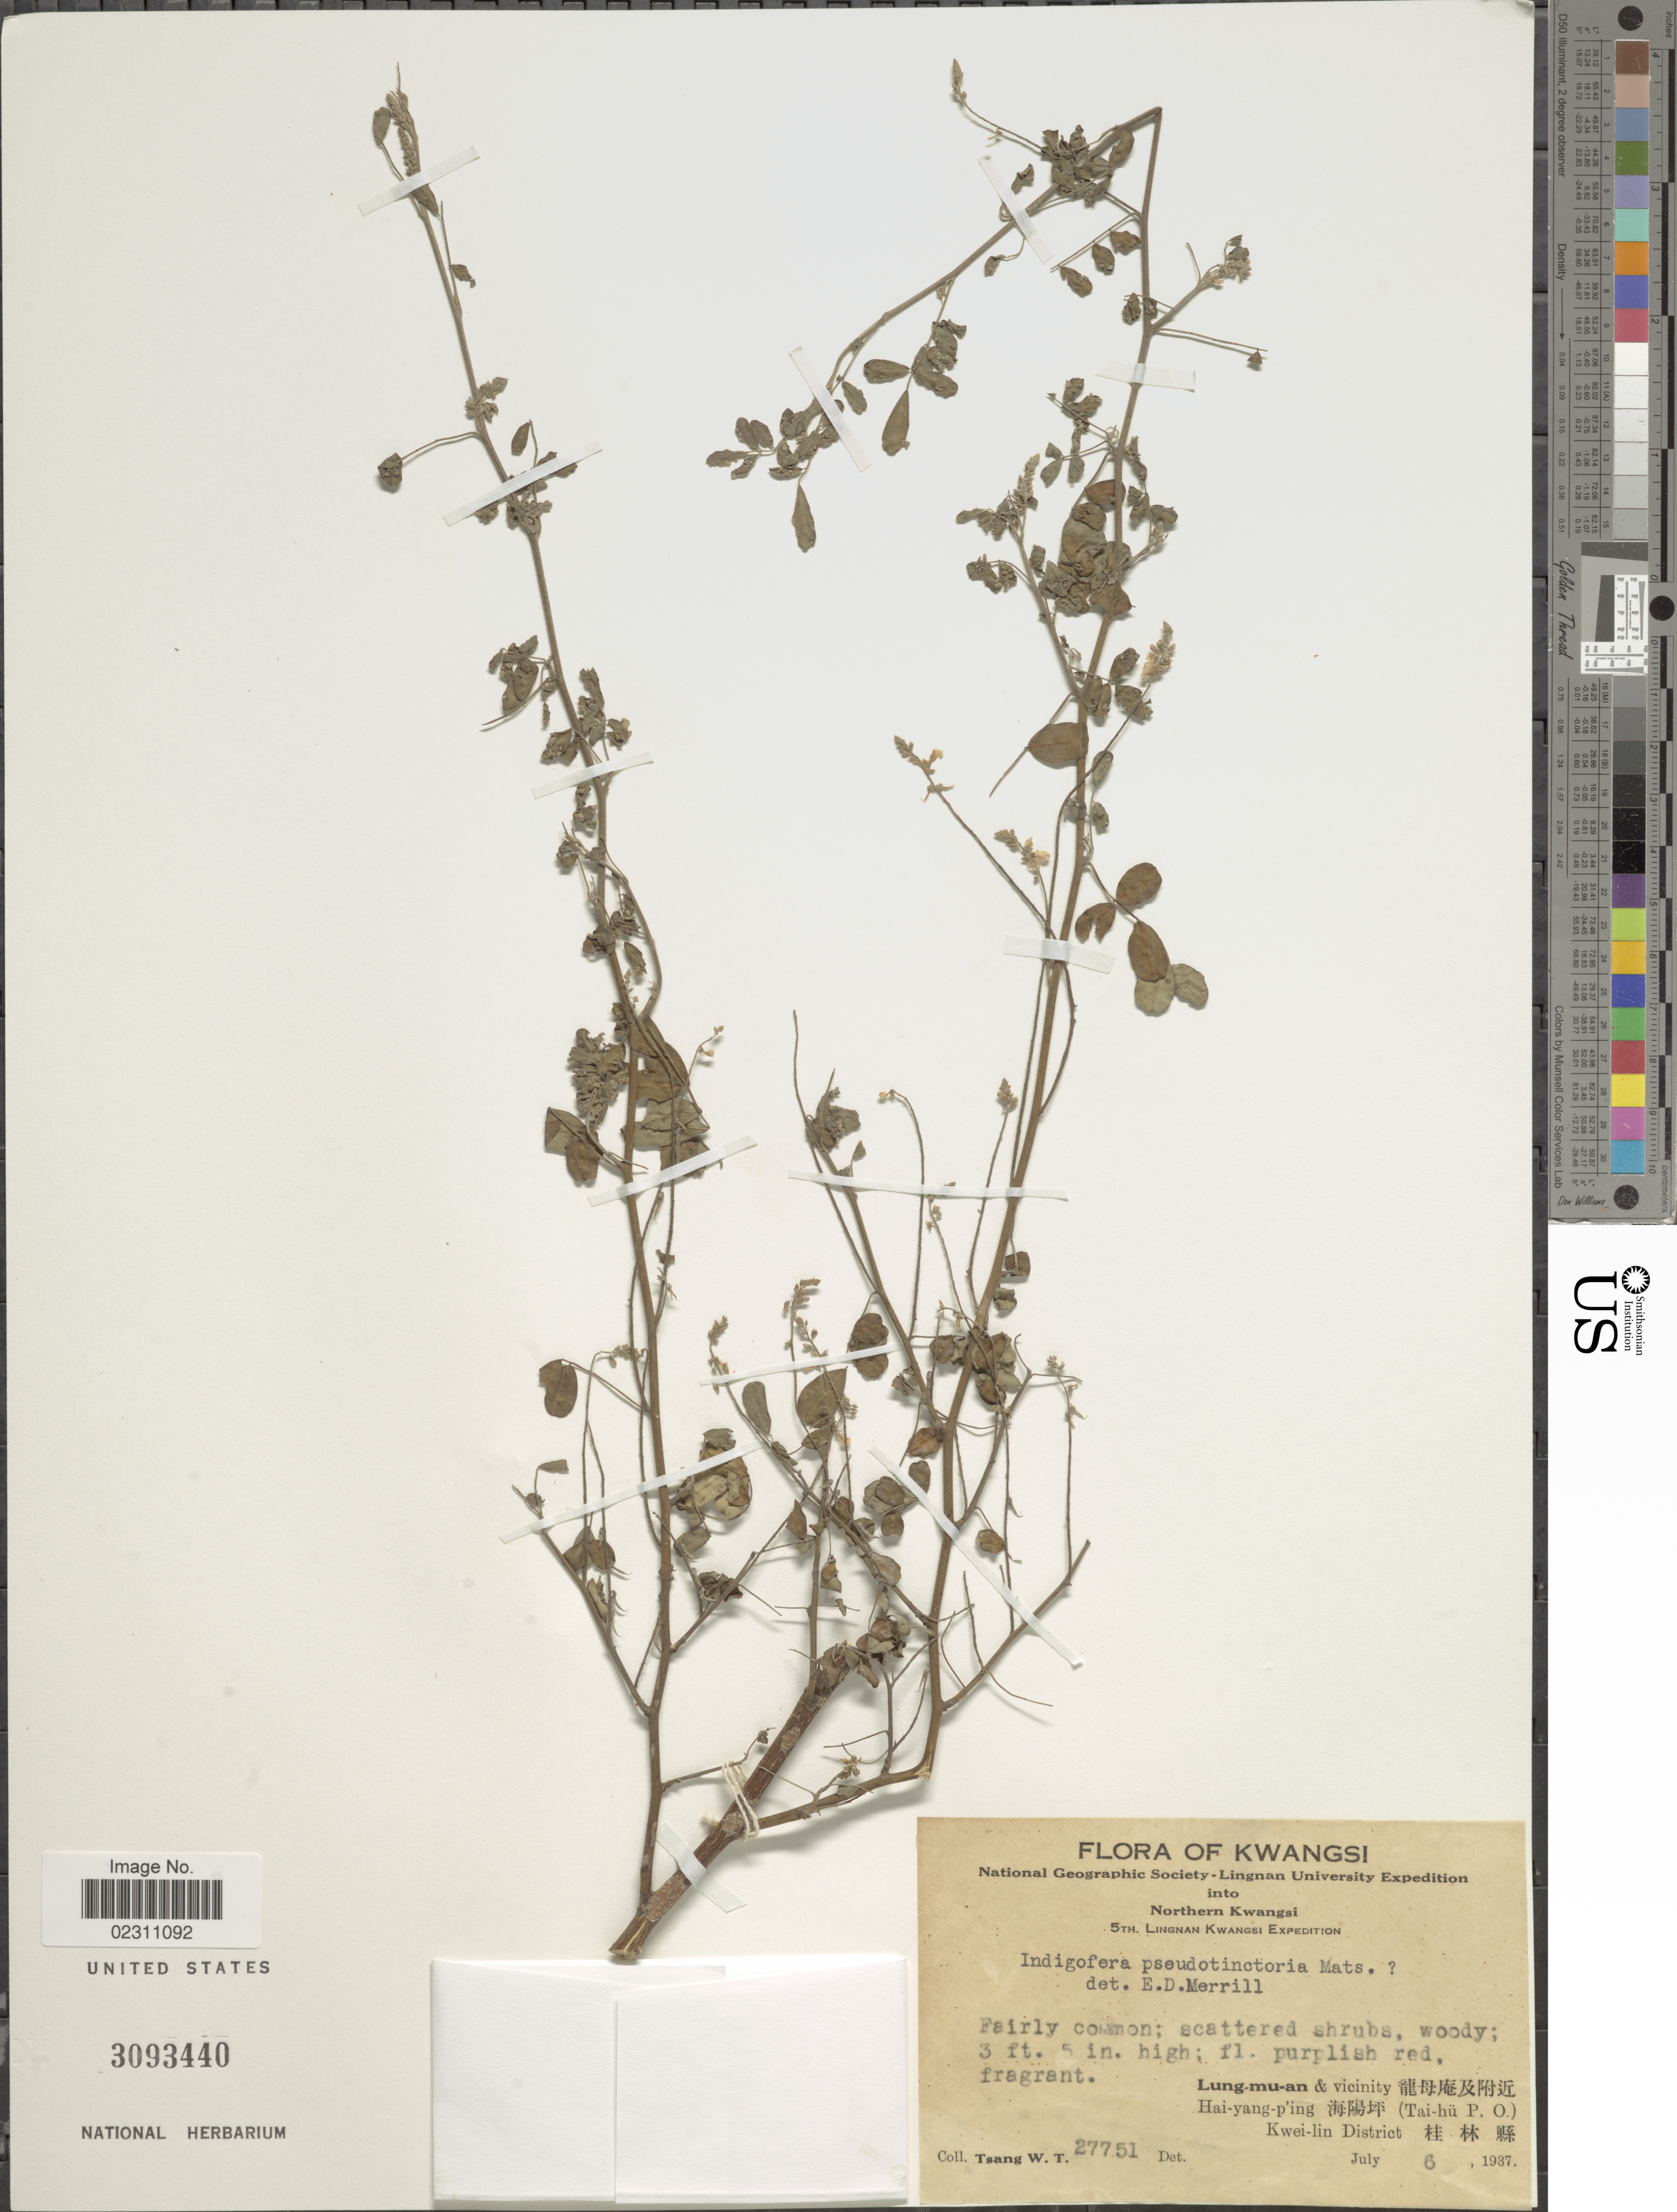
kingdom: Plantae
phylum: Tracheophyta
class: Magnoliopsida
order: Fabales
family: Fabaceae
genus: Indigofera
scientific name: Indigofera pseudotinctoria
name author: Matsum.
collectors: W. T. Tsang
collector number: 27751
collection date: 1937-07-06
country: China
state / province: Guangxi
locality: Northern Kwangsi, Lung-mu-an & vicinity, Hai-yang-p'ing, (Tai-hu P.O.), Kwei-lin District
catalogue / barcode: US 3093440